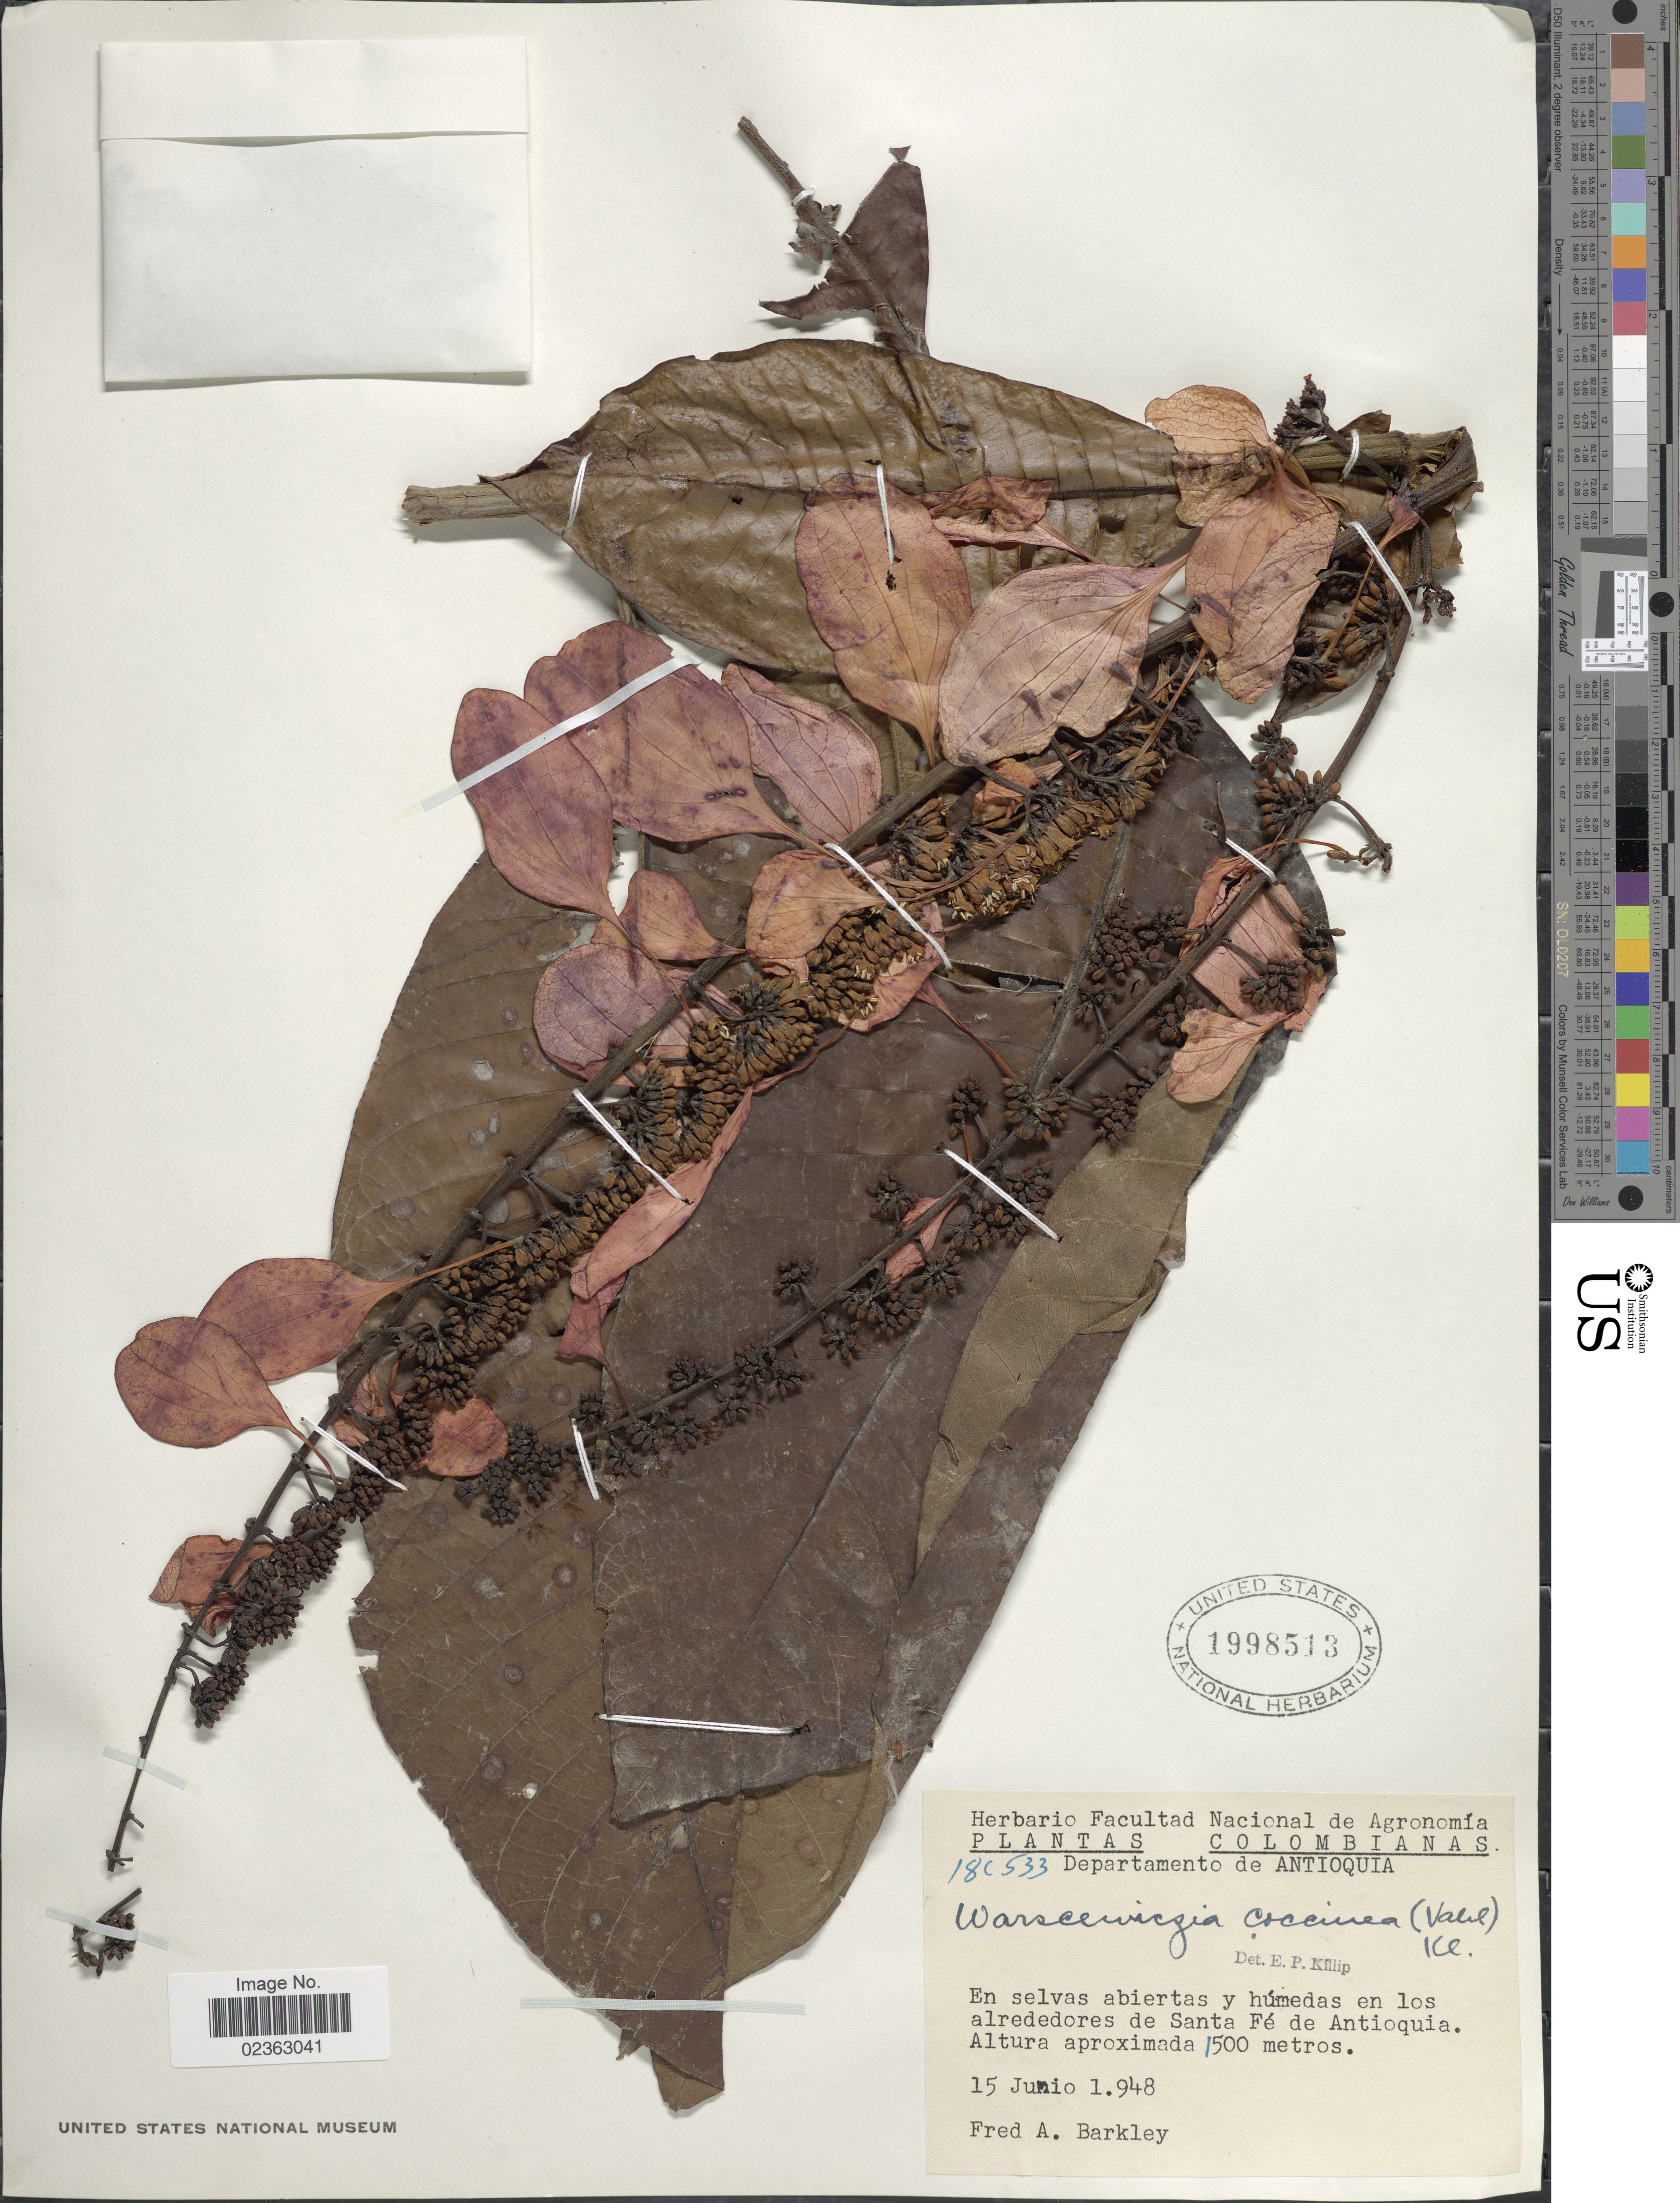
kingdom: Plantae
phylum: Tracheophyta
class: Magnoliopsida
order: Gentianales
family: Rubiaceae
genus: Warszewiczia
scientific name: Warszewiczia coccinea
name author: (Vahl) Klotzsch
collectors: F. A. Barkley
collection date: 1948-06-15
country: Colombia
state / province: Antioquia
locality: En selvas abiertas y humedas en los alrededores de Santa Fe de Antioquia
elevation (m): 1500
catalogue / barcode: US 1998513